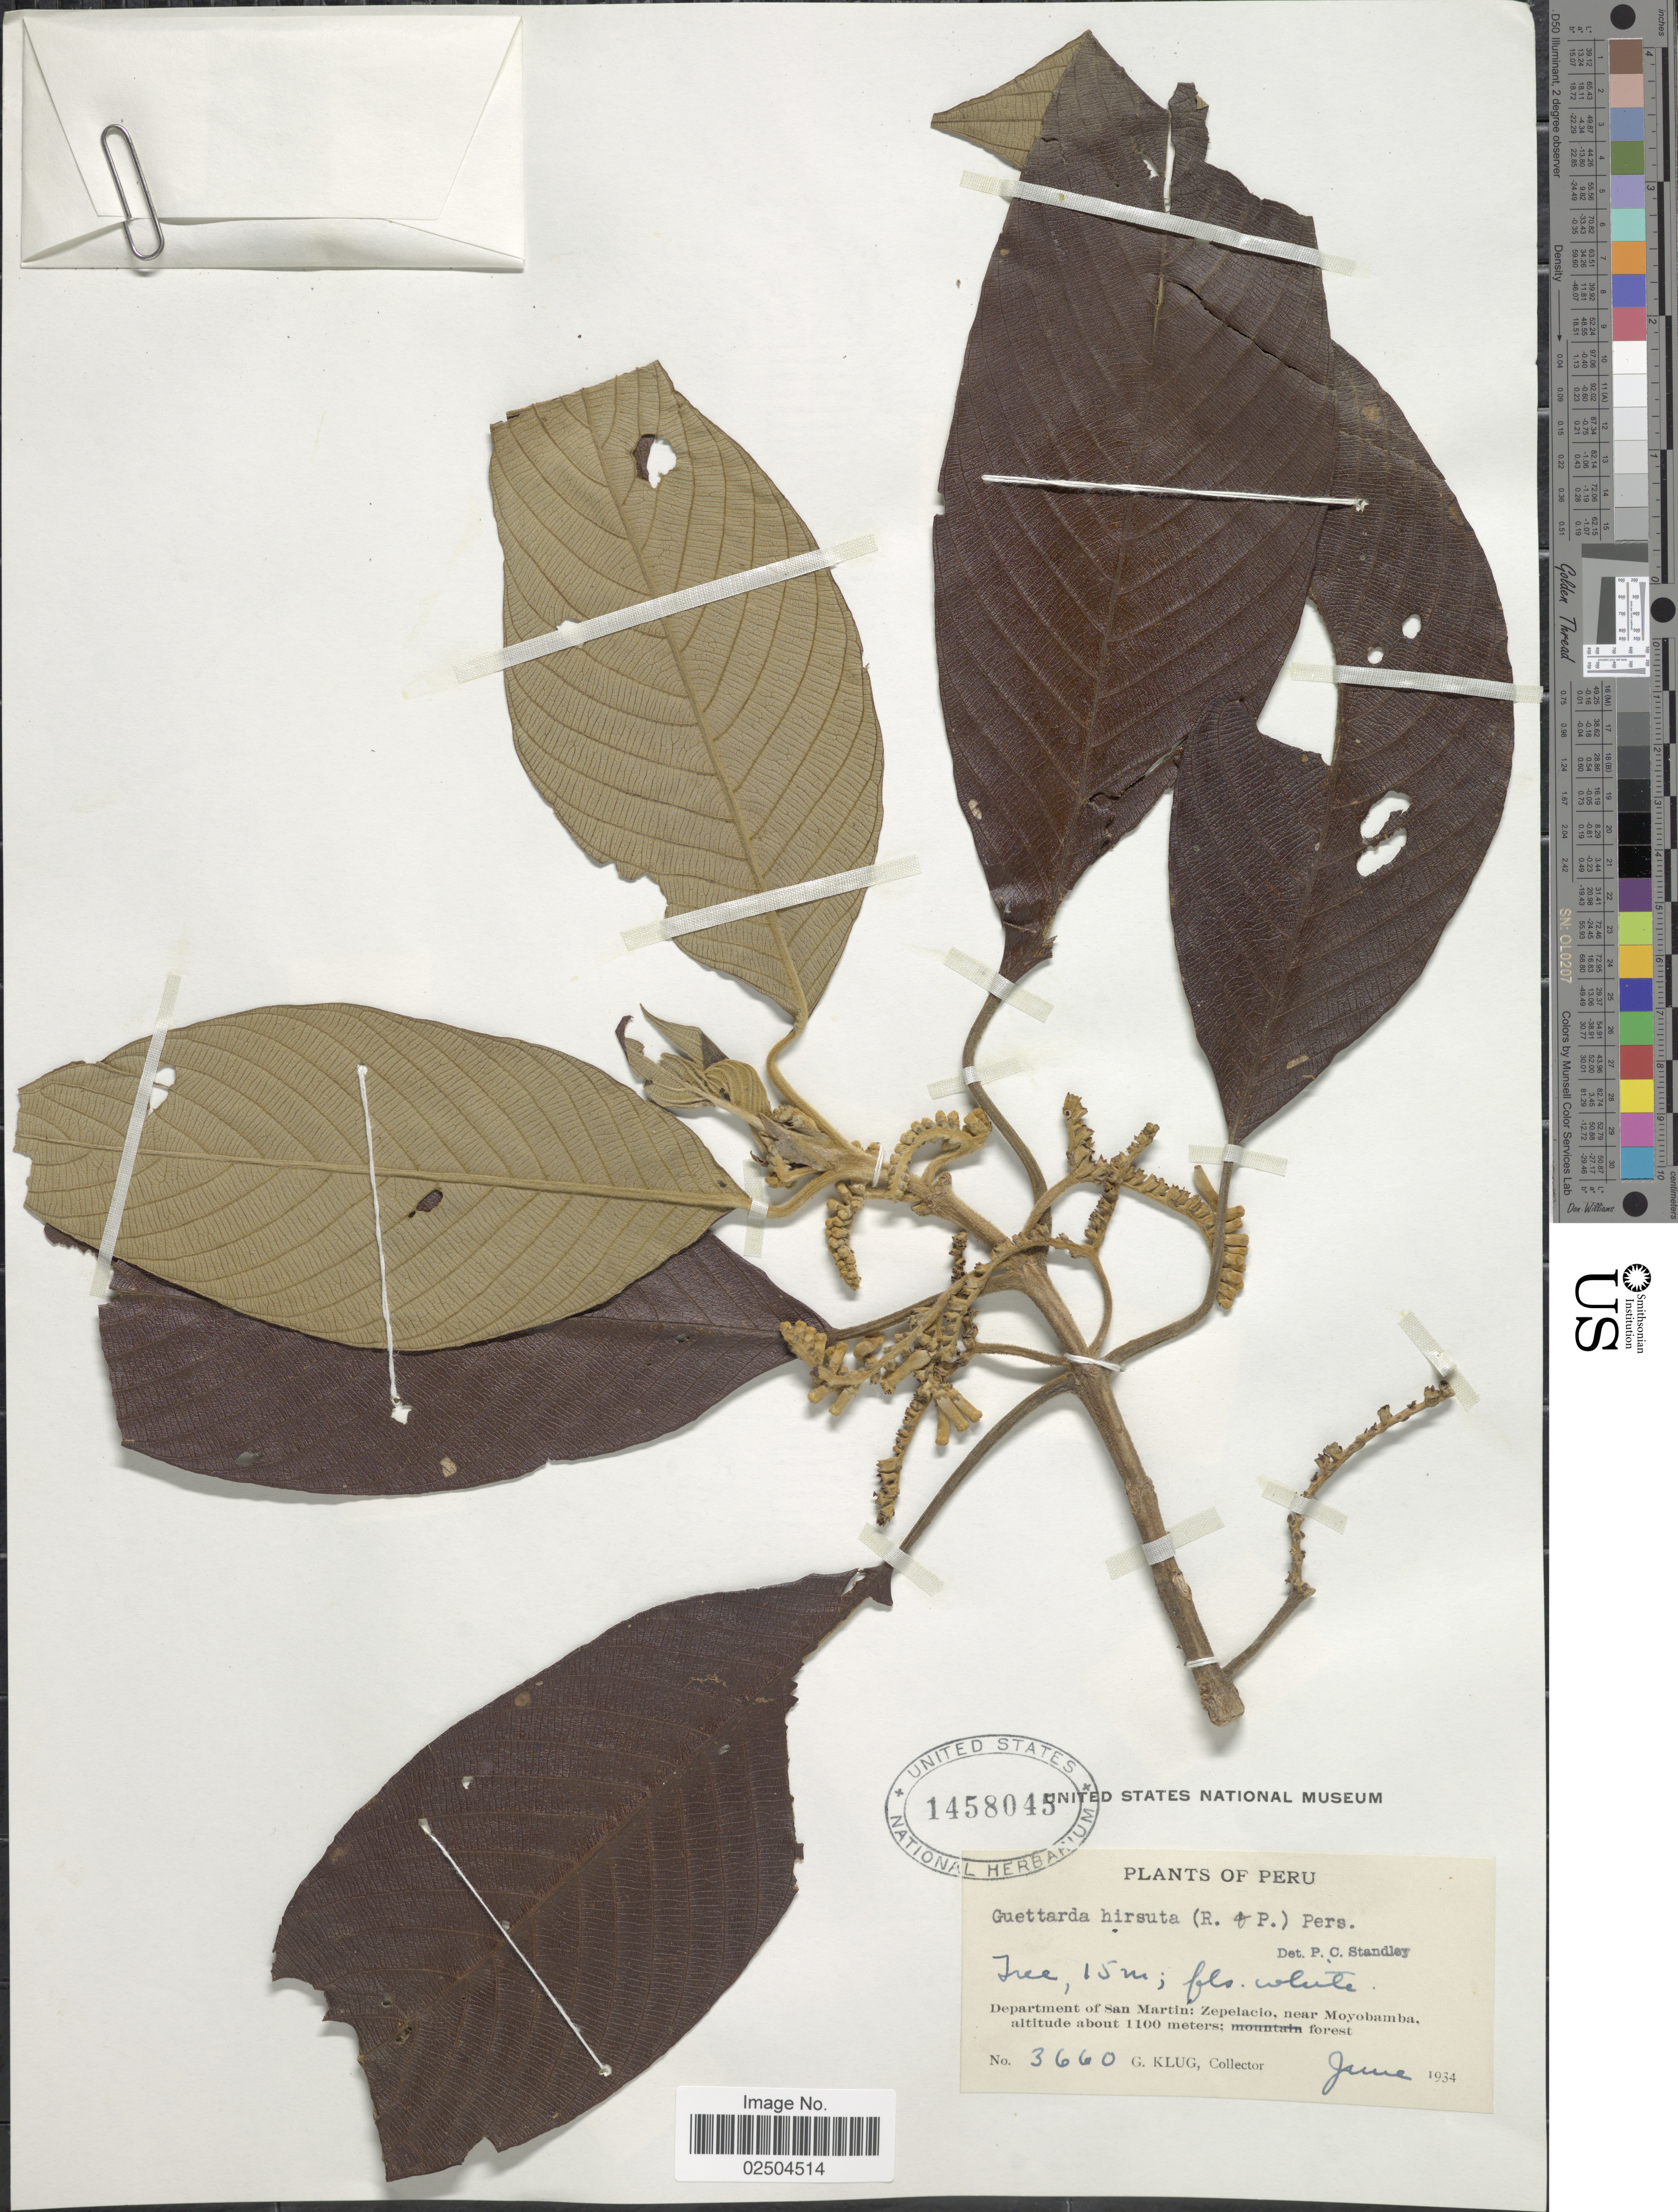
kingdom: Plantae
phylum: Tracheophyta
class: Magnoliopsida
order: Gentianales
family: Rubiaceae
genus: Guettarda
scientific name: Guettarda hirsuta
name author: (Ruiz & Pav.) Pers.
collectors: G. Klug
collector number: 3660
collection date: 1934-06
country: Peru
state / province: San Martín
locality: Department of San Marin: Zepelacio, near Moyobamba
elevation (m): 1100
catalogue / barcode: US 1458045